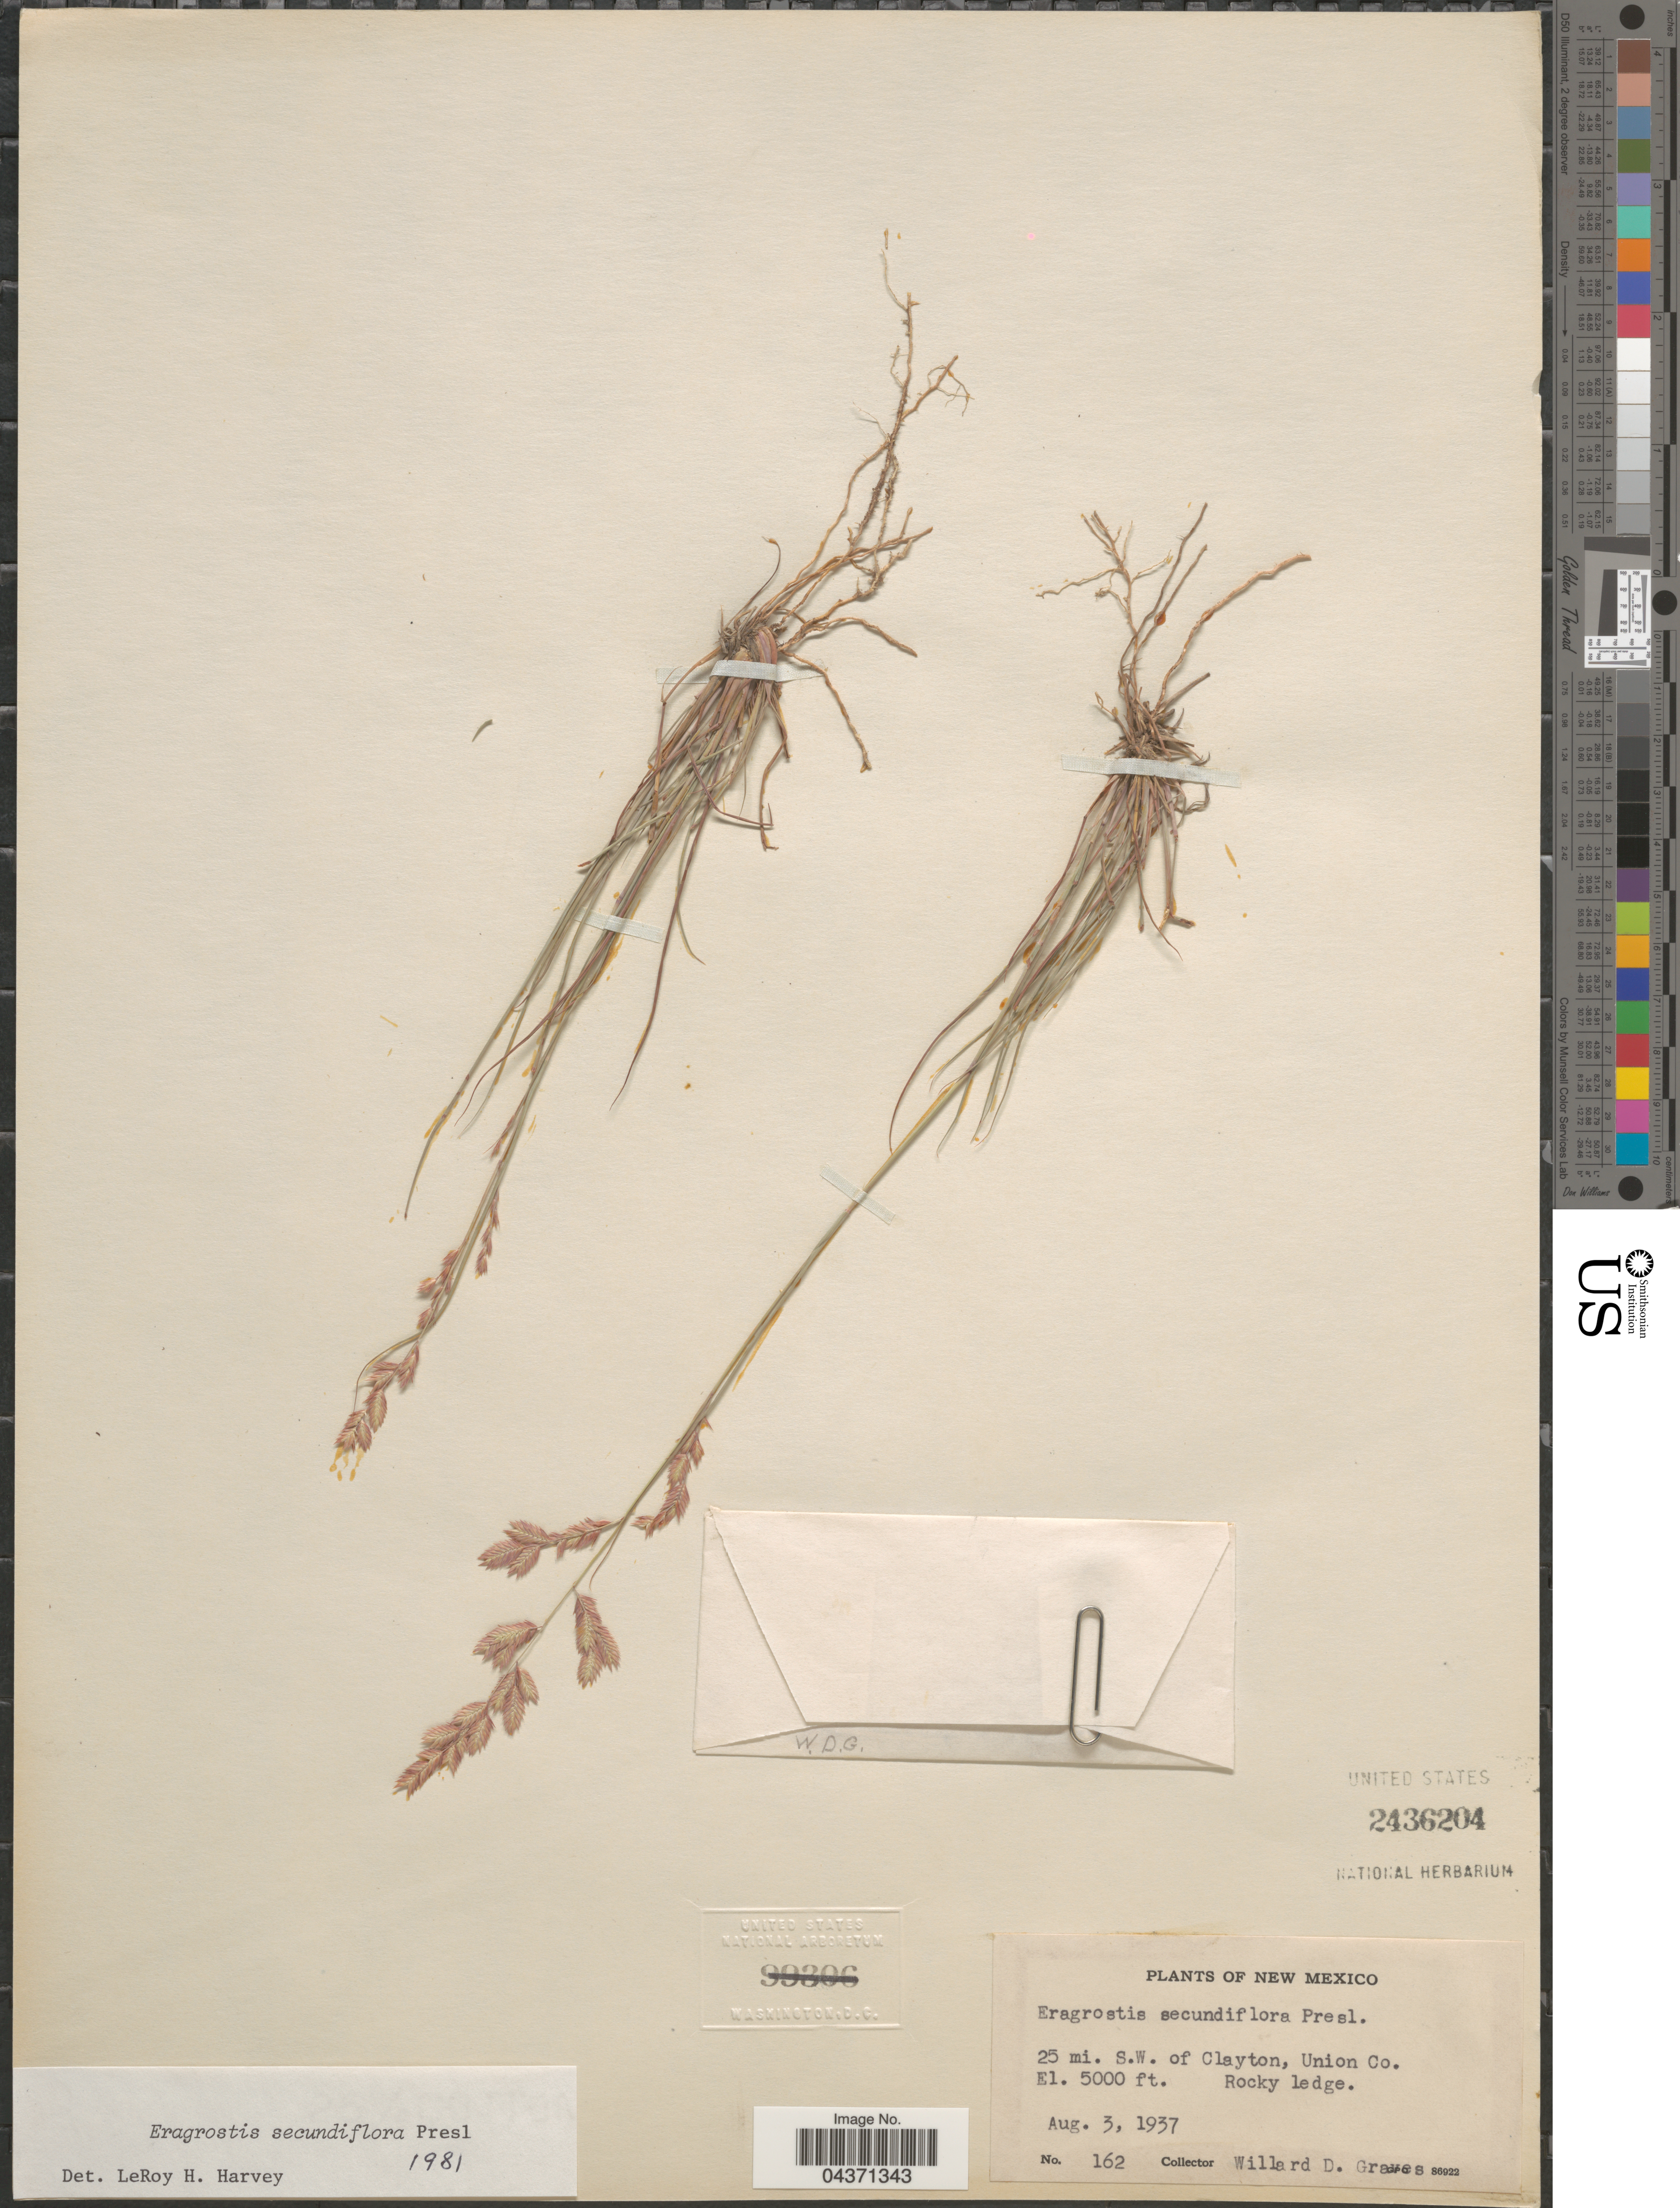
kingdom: Plantae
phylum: Tracheophyta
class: Liliopsida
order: Poales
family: Poaceae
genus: Eragrostis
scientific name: Eragrostis secundiflora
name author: J. Presl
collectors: W. Graves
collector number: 162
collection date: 1937-08-03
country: United States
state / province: New Mexico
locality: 25 mi. S.W. of Clayton, Union Co.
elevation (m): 1524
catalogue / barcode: US 2436204